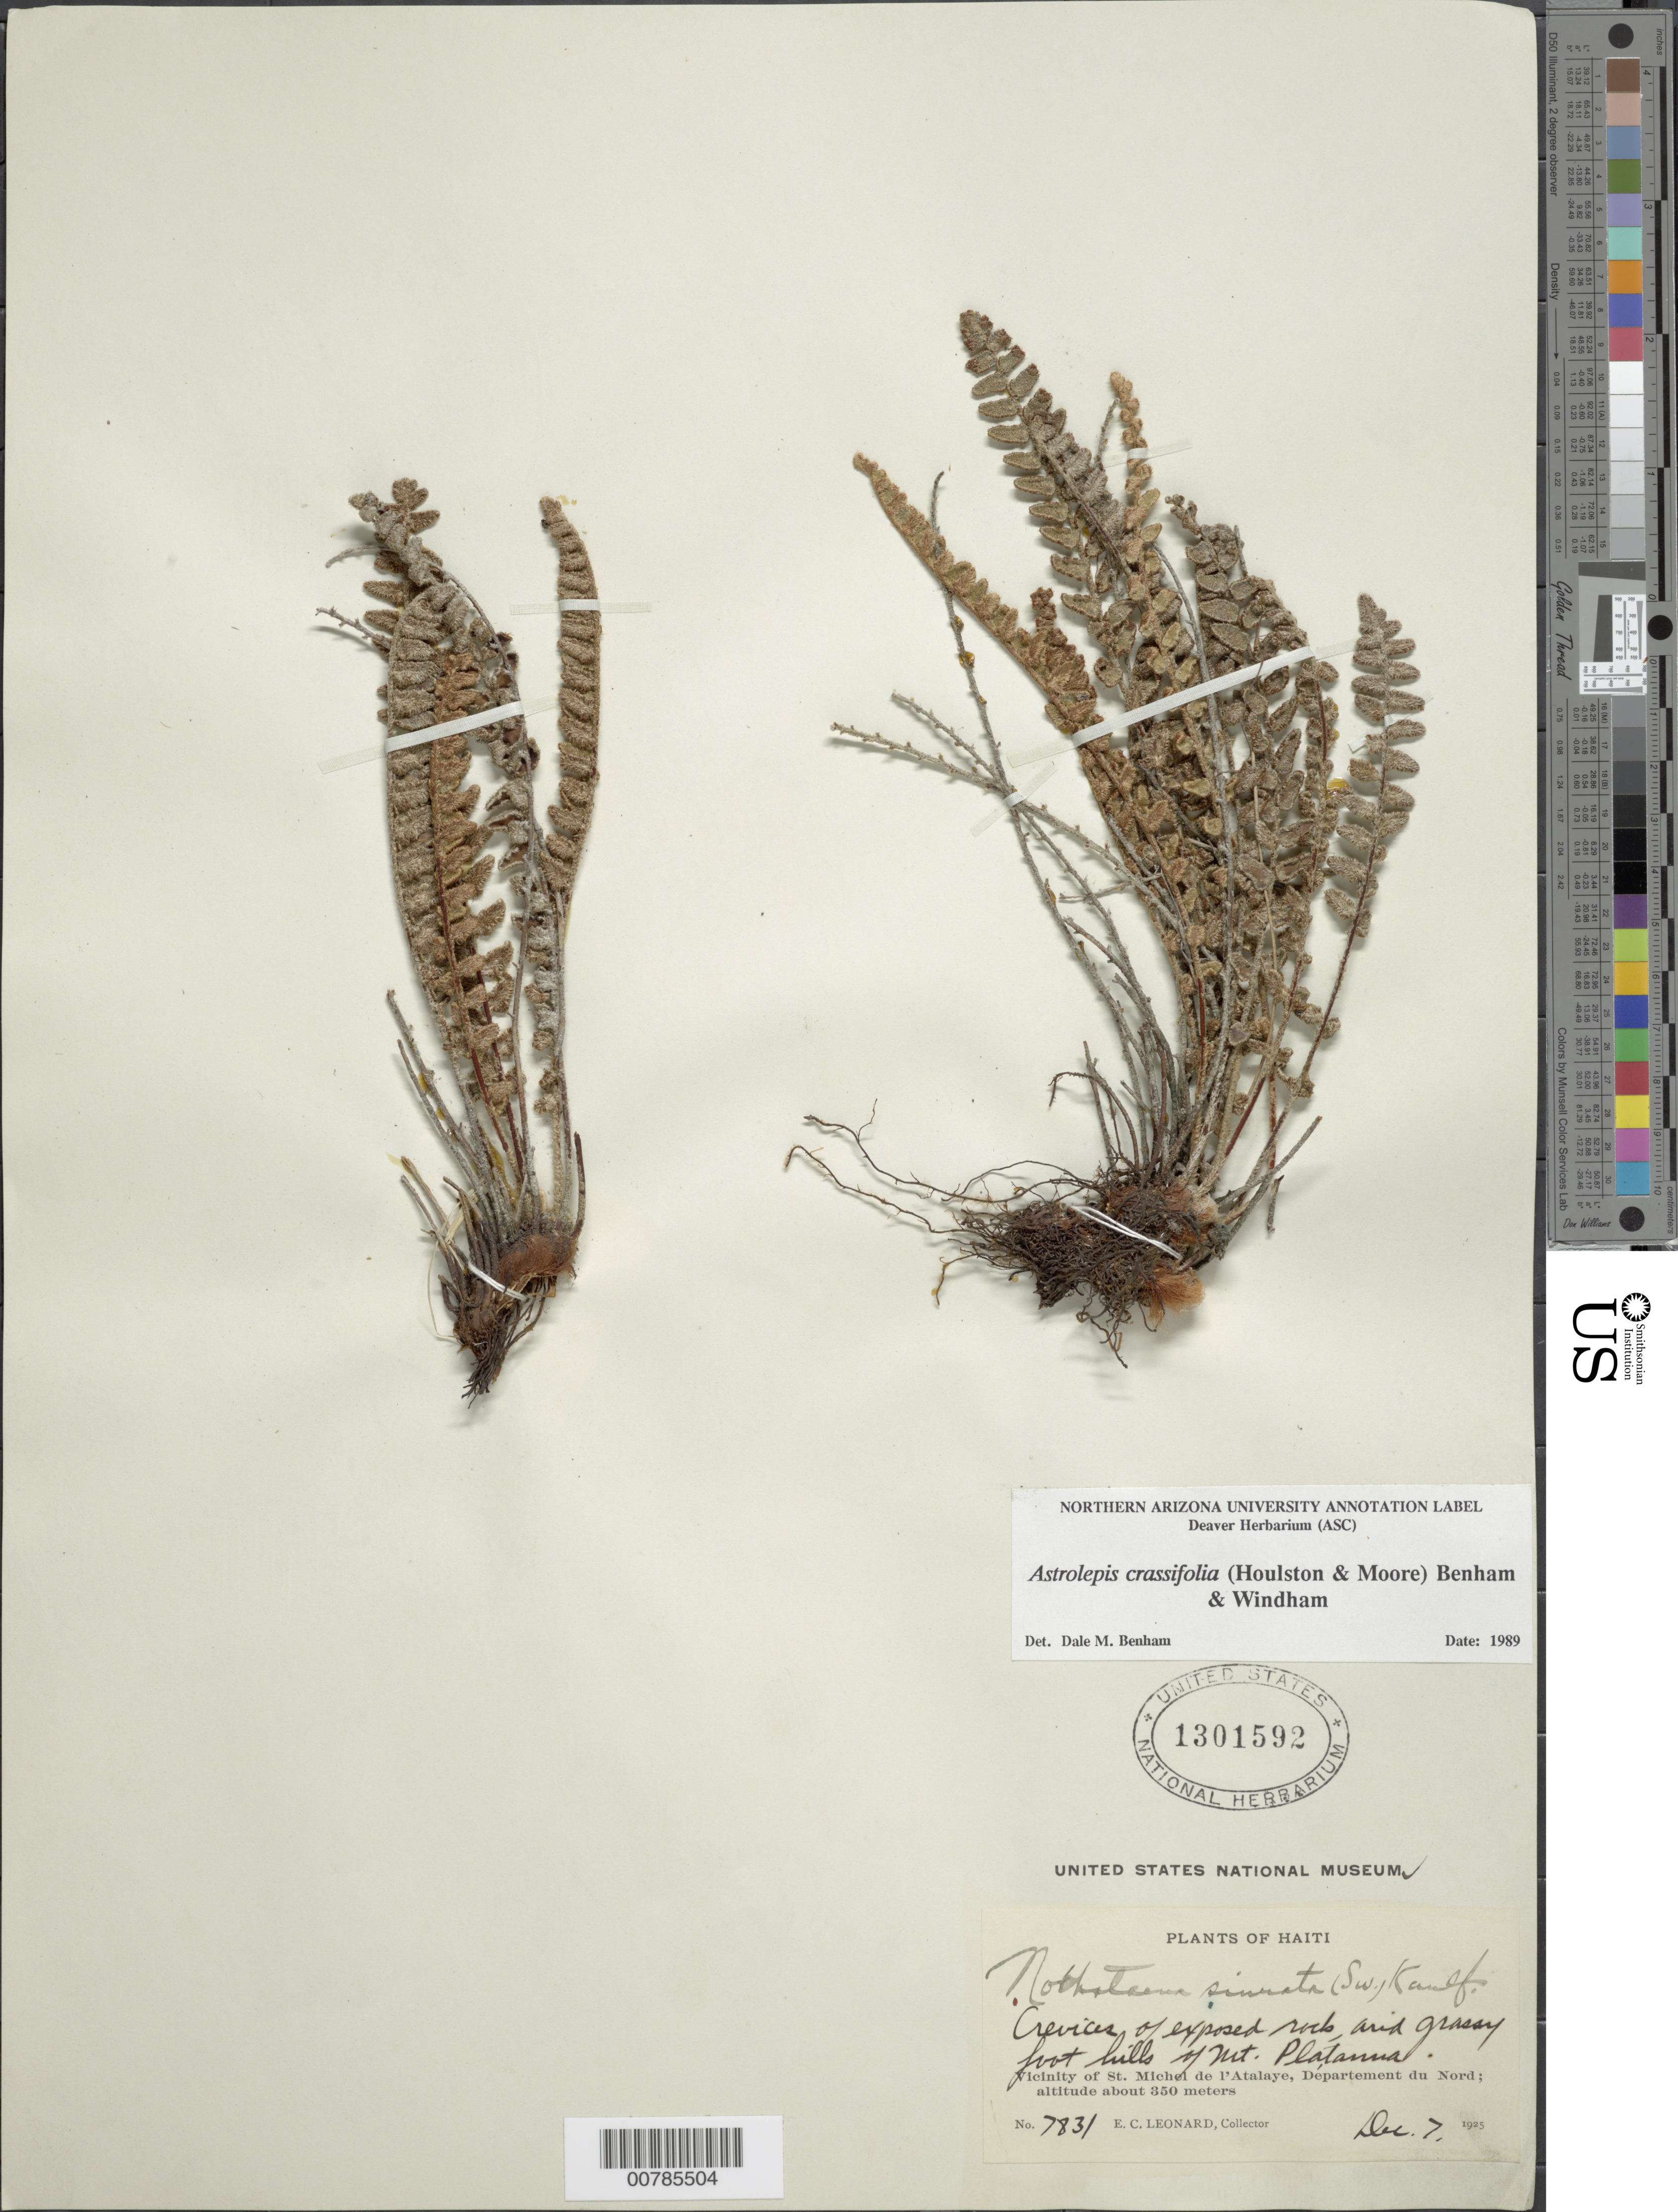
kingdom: Plantae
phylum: Tracheophyta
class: Polypodiopsida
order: Polypodiales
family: Pteridaceae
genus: Astrolepis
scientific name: Astrolepis crassifolia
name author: (Houlston & T. Moore) D.M. Benham & Windham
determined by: Benham, D. M.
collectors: E. C. Leonard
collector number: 7831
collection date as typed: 07 Dec 1925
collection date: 1925-12-07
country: Haiti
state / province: Nord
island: Hispaniola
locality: St. Michel de l'Atalaye, Mt. Platanna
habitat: crevice of exposed rock, arid grassy foot hills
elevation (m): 350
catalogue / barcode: US 1301592